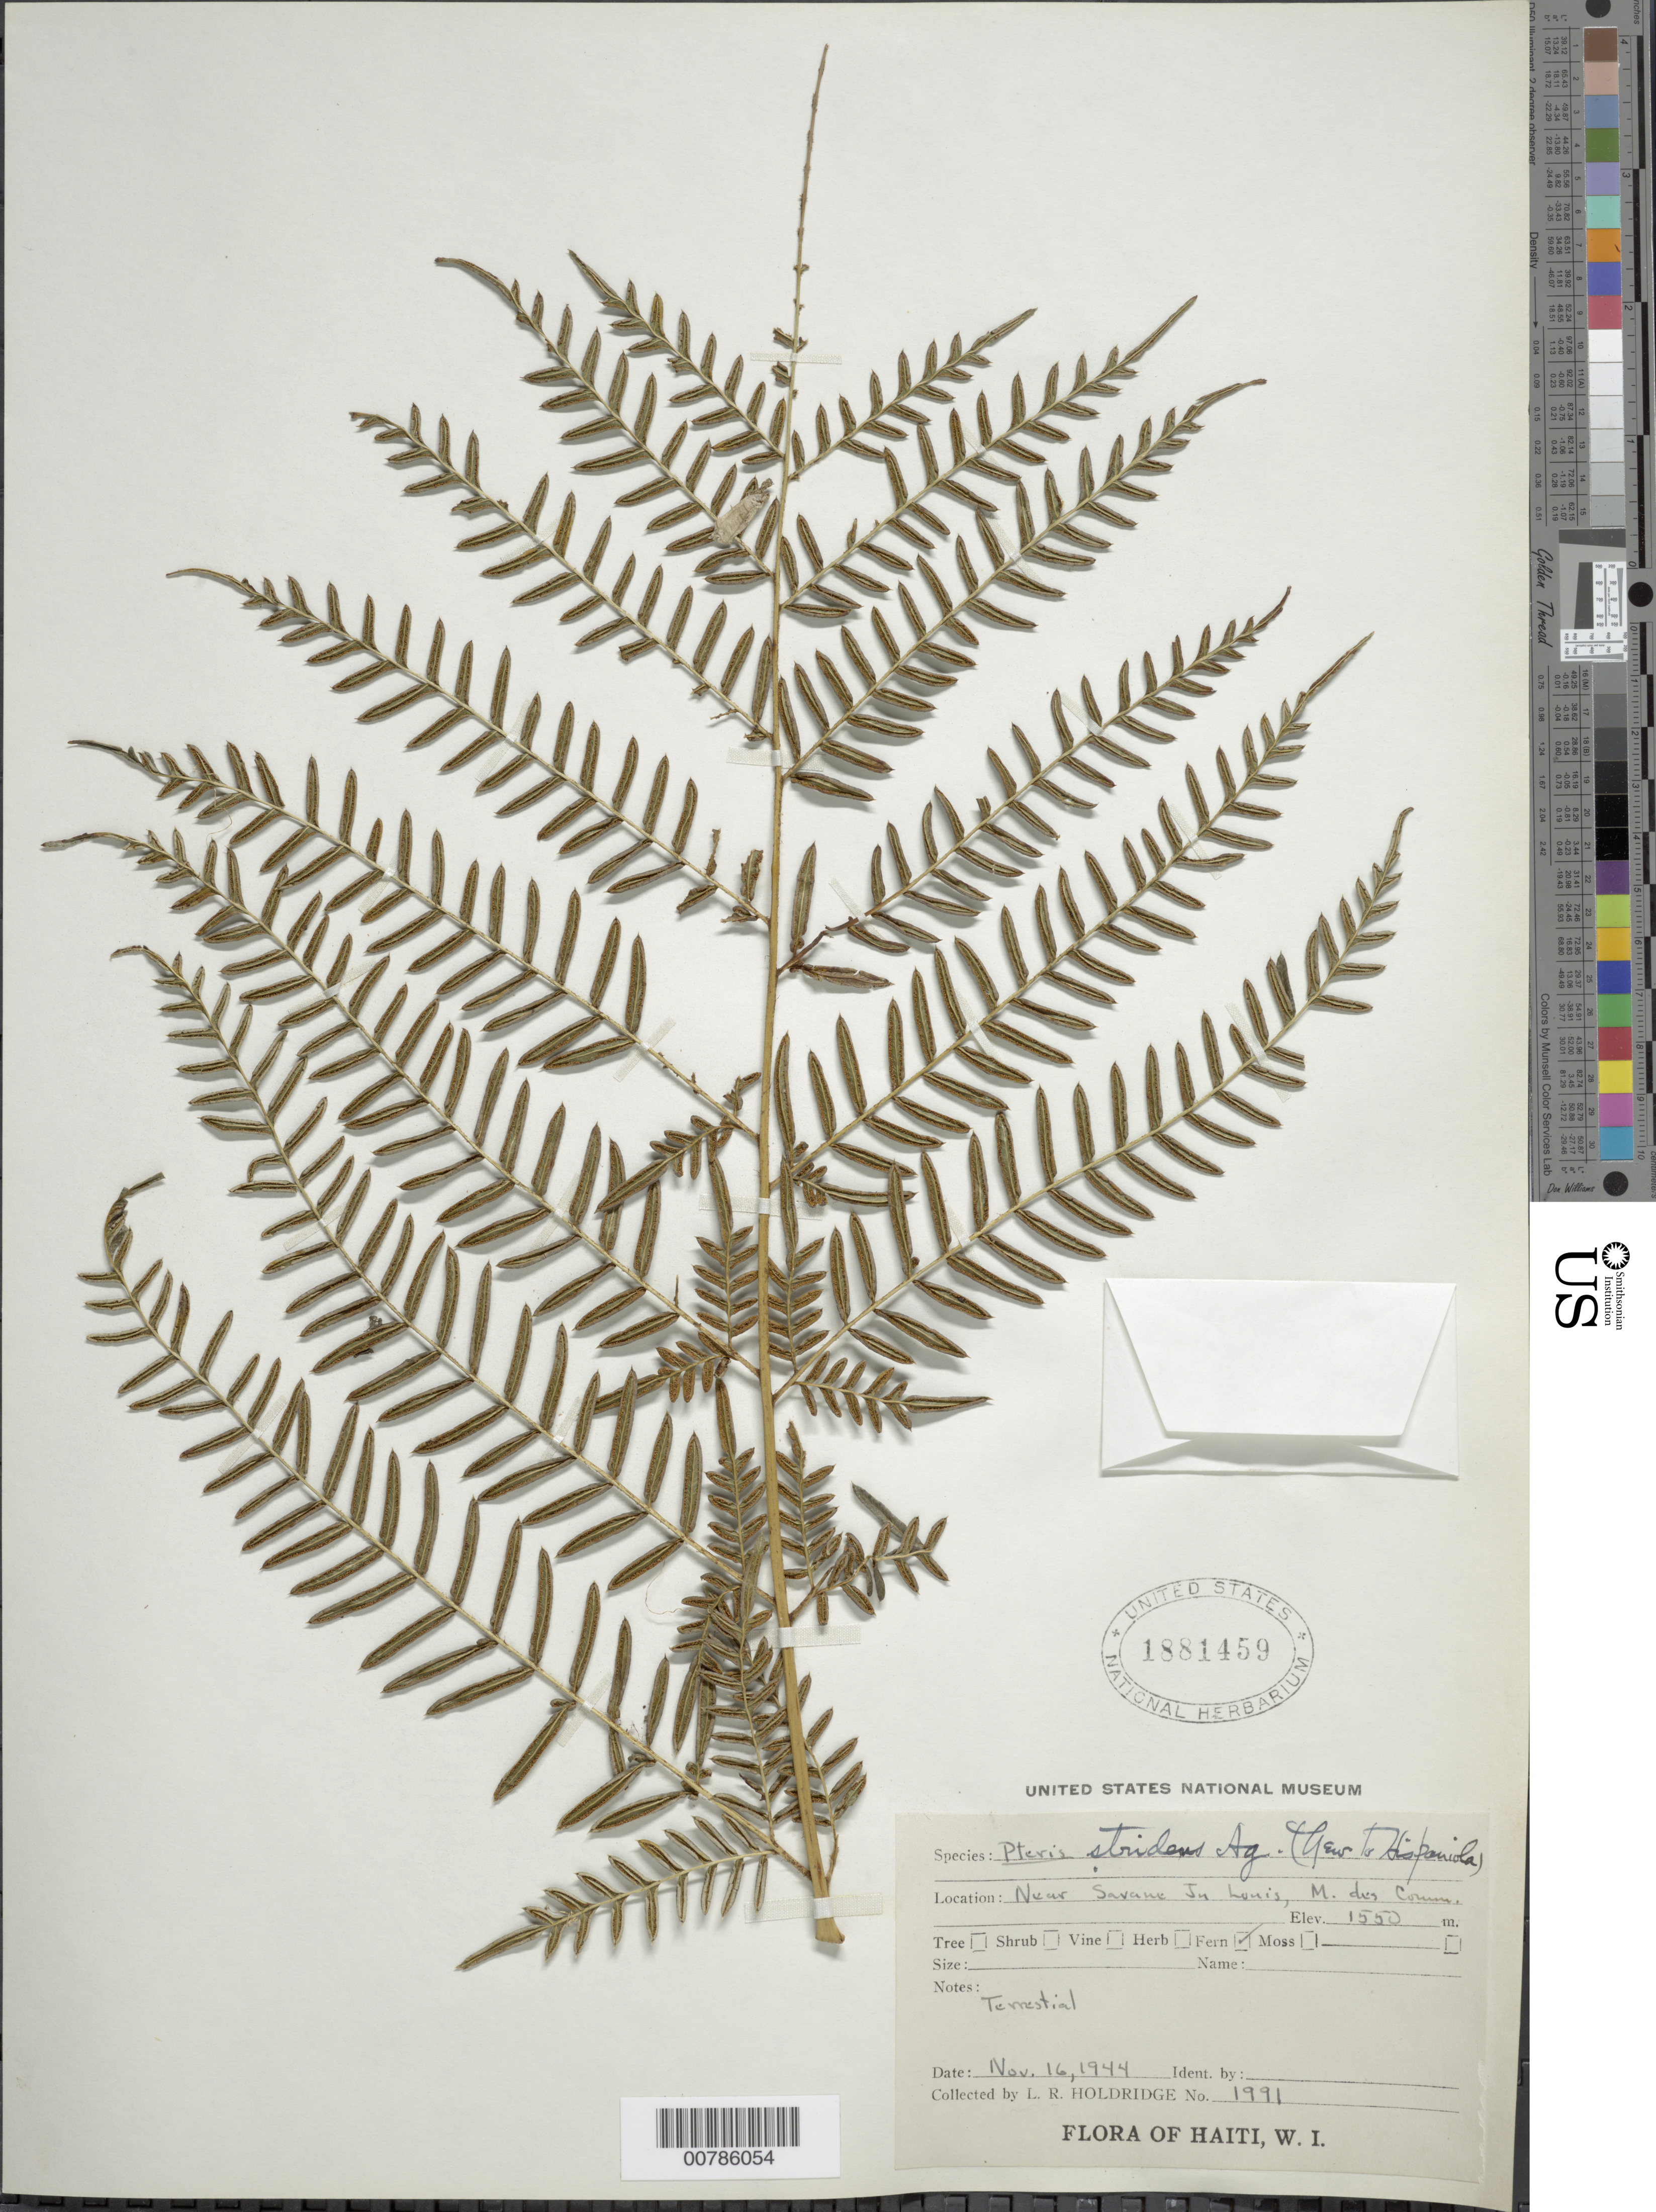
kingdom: Plantae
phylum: Tracheophyta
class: Polypodiopsida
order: Polypodiales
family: Pteridaceae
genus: Pteris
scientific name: Pteris stridens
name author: J. Agardh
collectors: L. Holdridge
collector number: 1991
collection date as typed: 16 Nov 1944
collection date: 1944-11-16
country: Haiti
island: Hispaniola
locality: Savane Jn. Louis, vicinity; M. des Comm.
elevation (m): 1550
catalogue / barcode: US 1881459